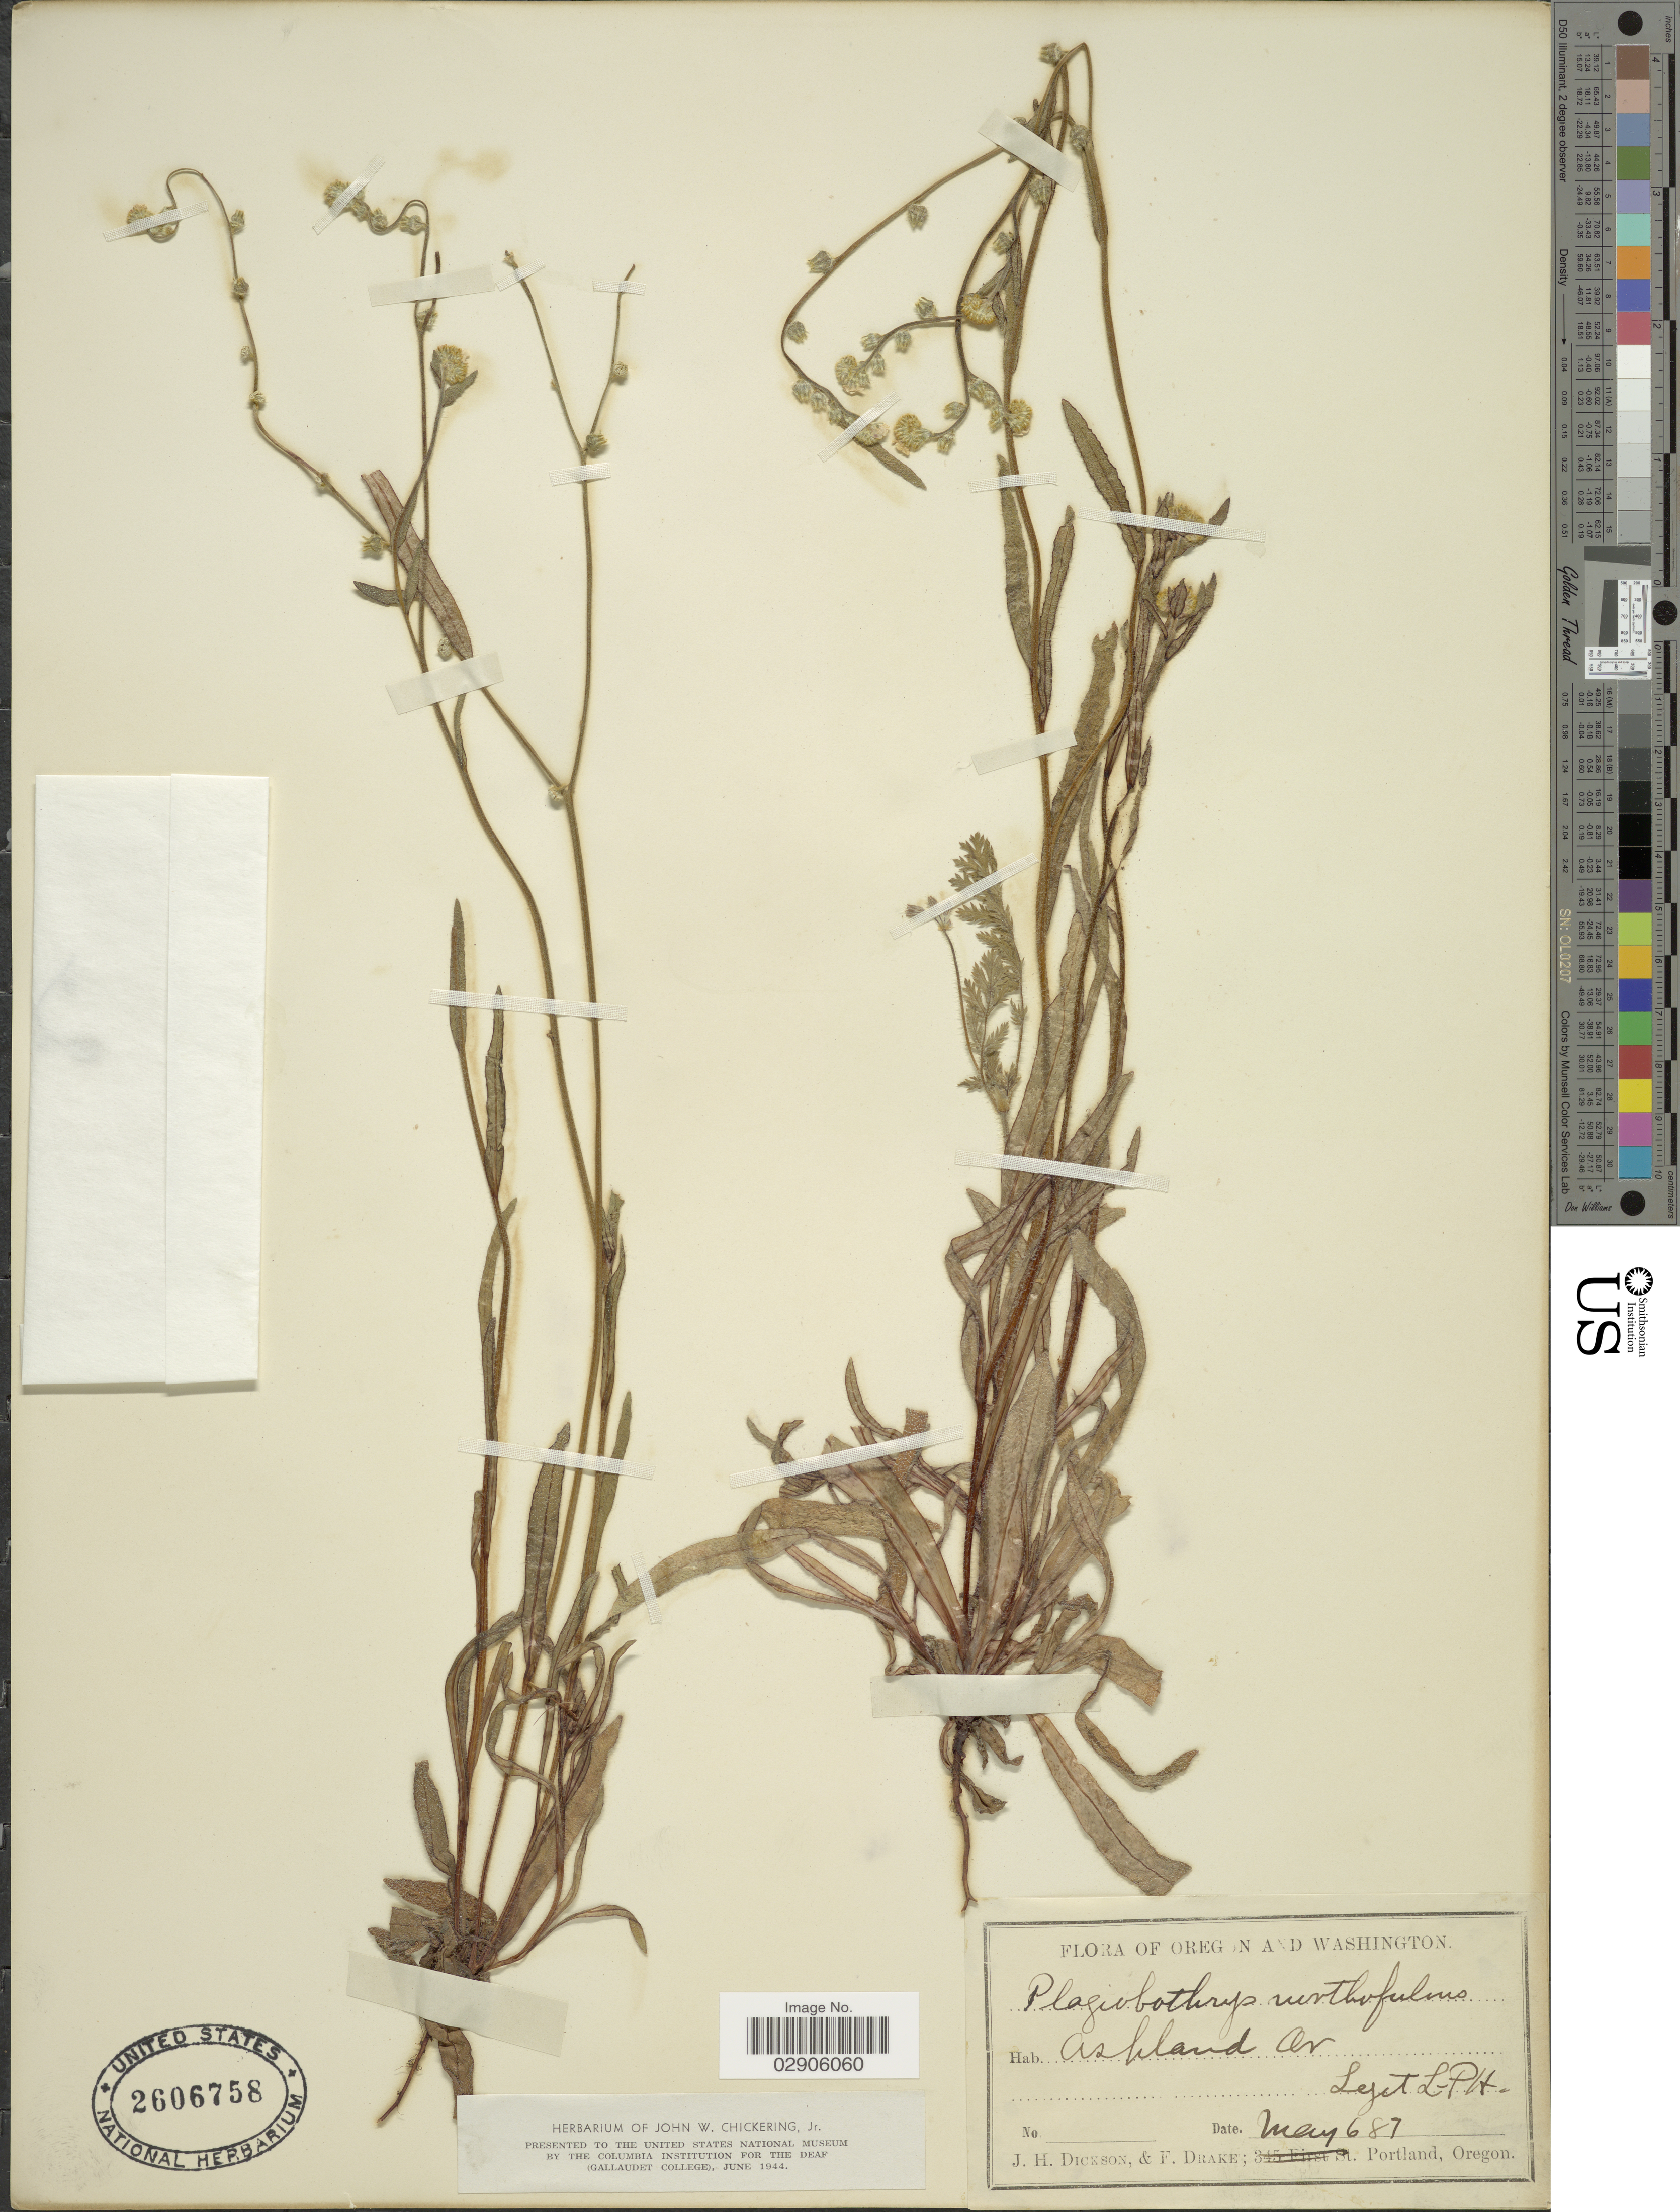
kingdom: Plantae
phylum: Tracheophyta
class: Magnoliopsida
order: Boraginales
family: Boraginaceae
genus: Plagiobothrys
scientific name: Plagiobothrys sp.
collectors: J. Dickson & F. Drake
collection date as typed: Transcribed d/m/y: 6/5/87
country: United States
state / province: Arizona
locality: Ashland.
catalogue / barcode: US 2606758